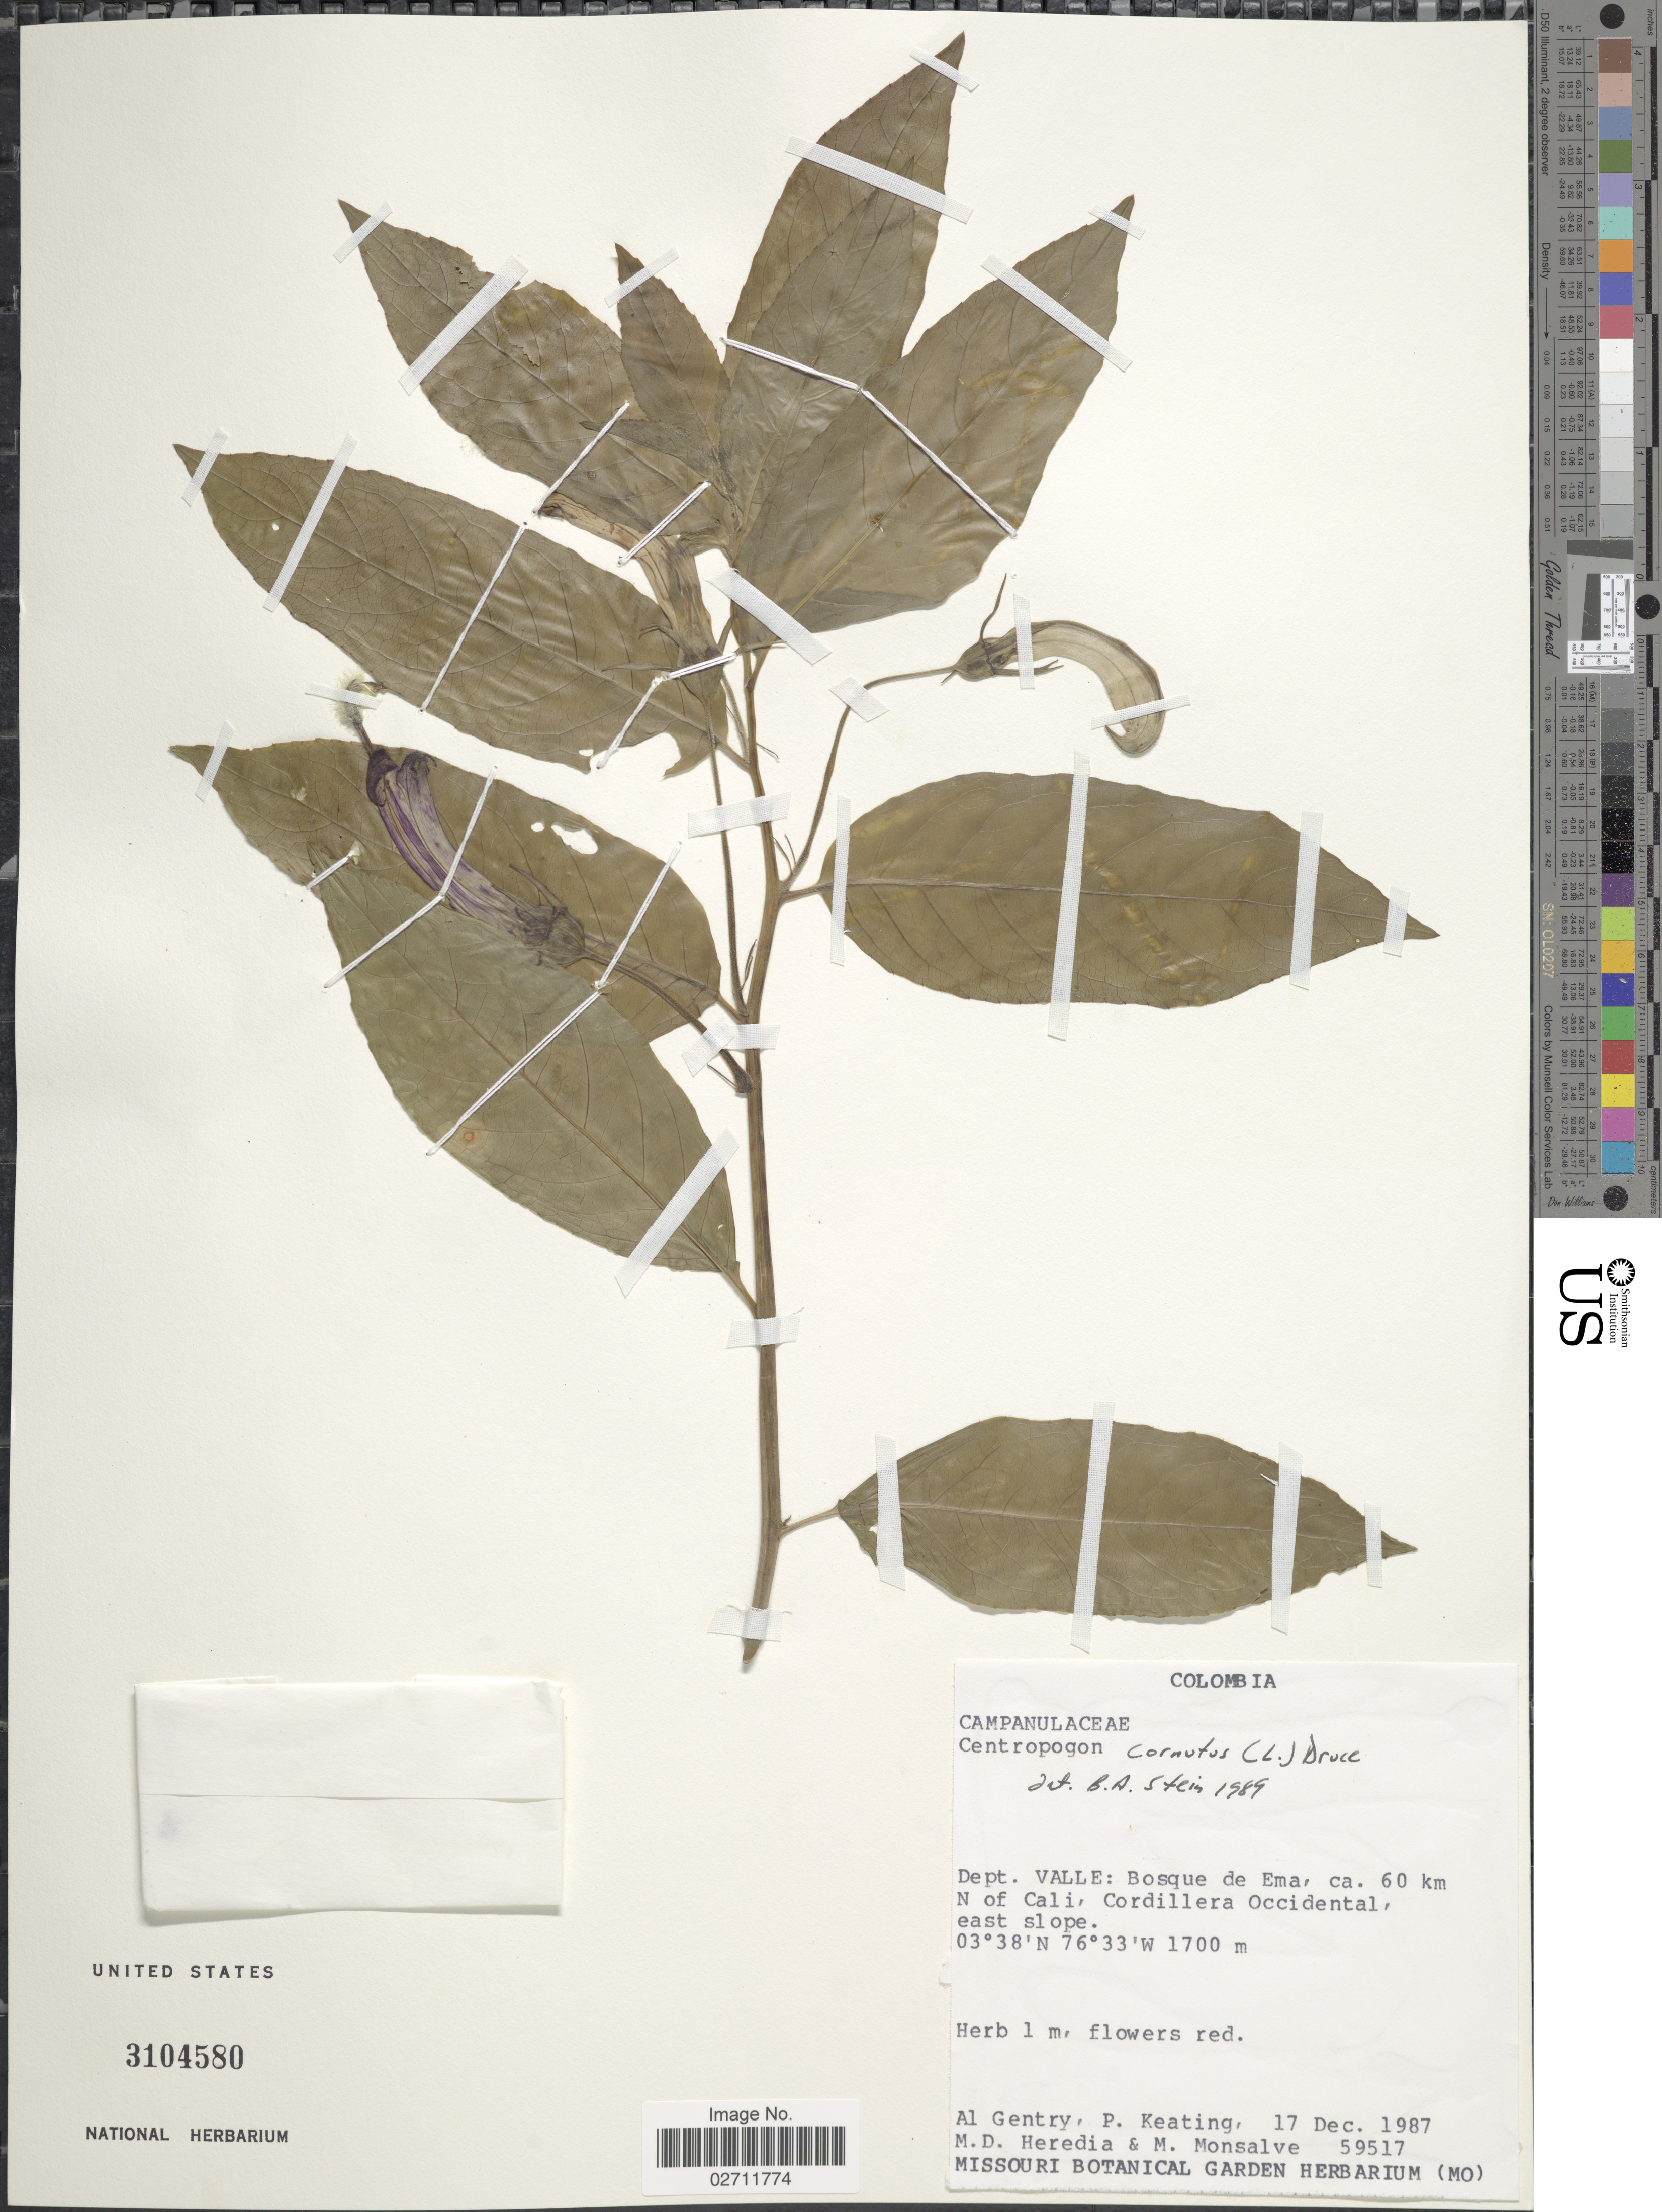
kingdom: Plantae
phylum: Tracheophyta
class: Magnoliopsida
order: Asterales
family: Campanulaceae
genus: Centropogon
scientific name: Centropogon cornutus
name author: (L.) Druce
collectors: A. H. Gentry, P. Keating, M. Heredia & M. Monsalve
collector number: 59517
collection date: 1987-12-17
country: Colombia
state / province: Valle del Cauca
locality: Bosque de Ema, ca. 60 km N of Cali, Cordillera Occidental, east slope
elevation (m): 1700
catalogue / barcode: US 3104580